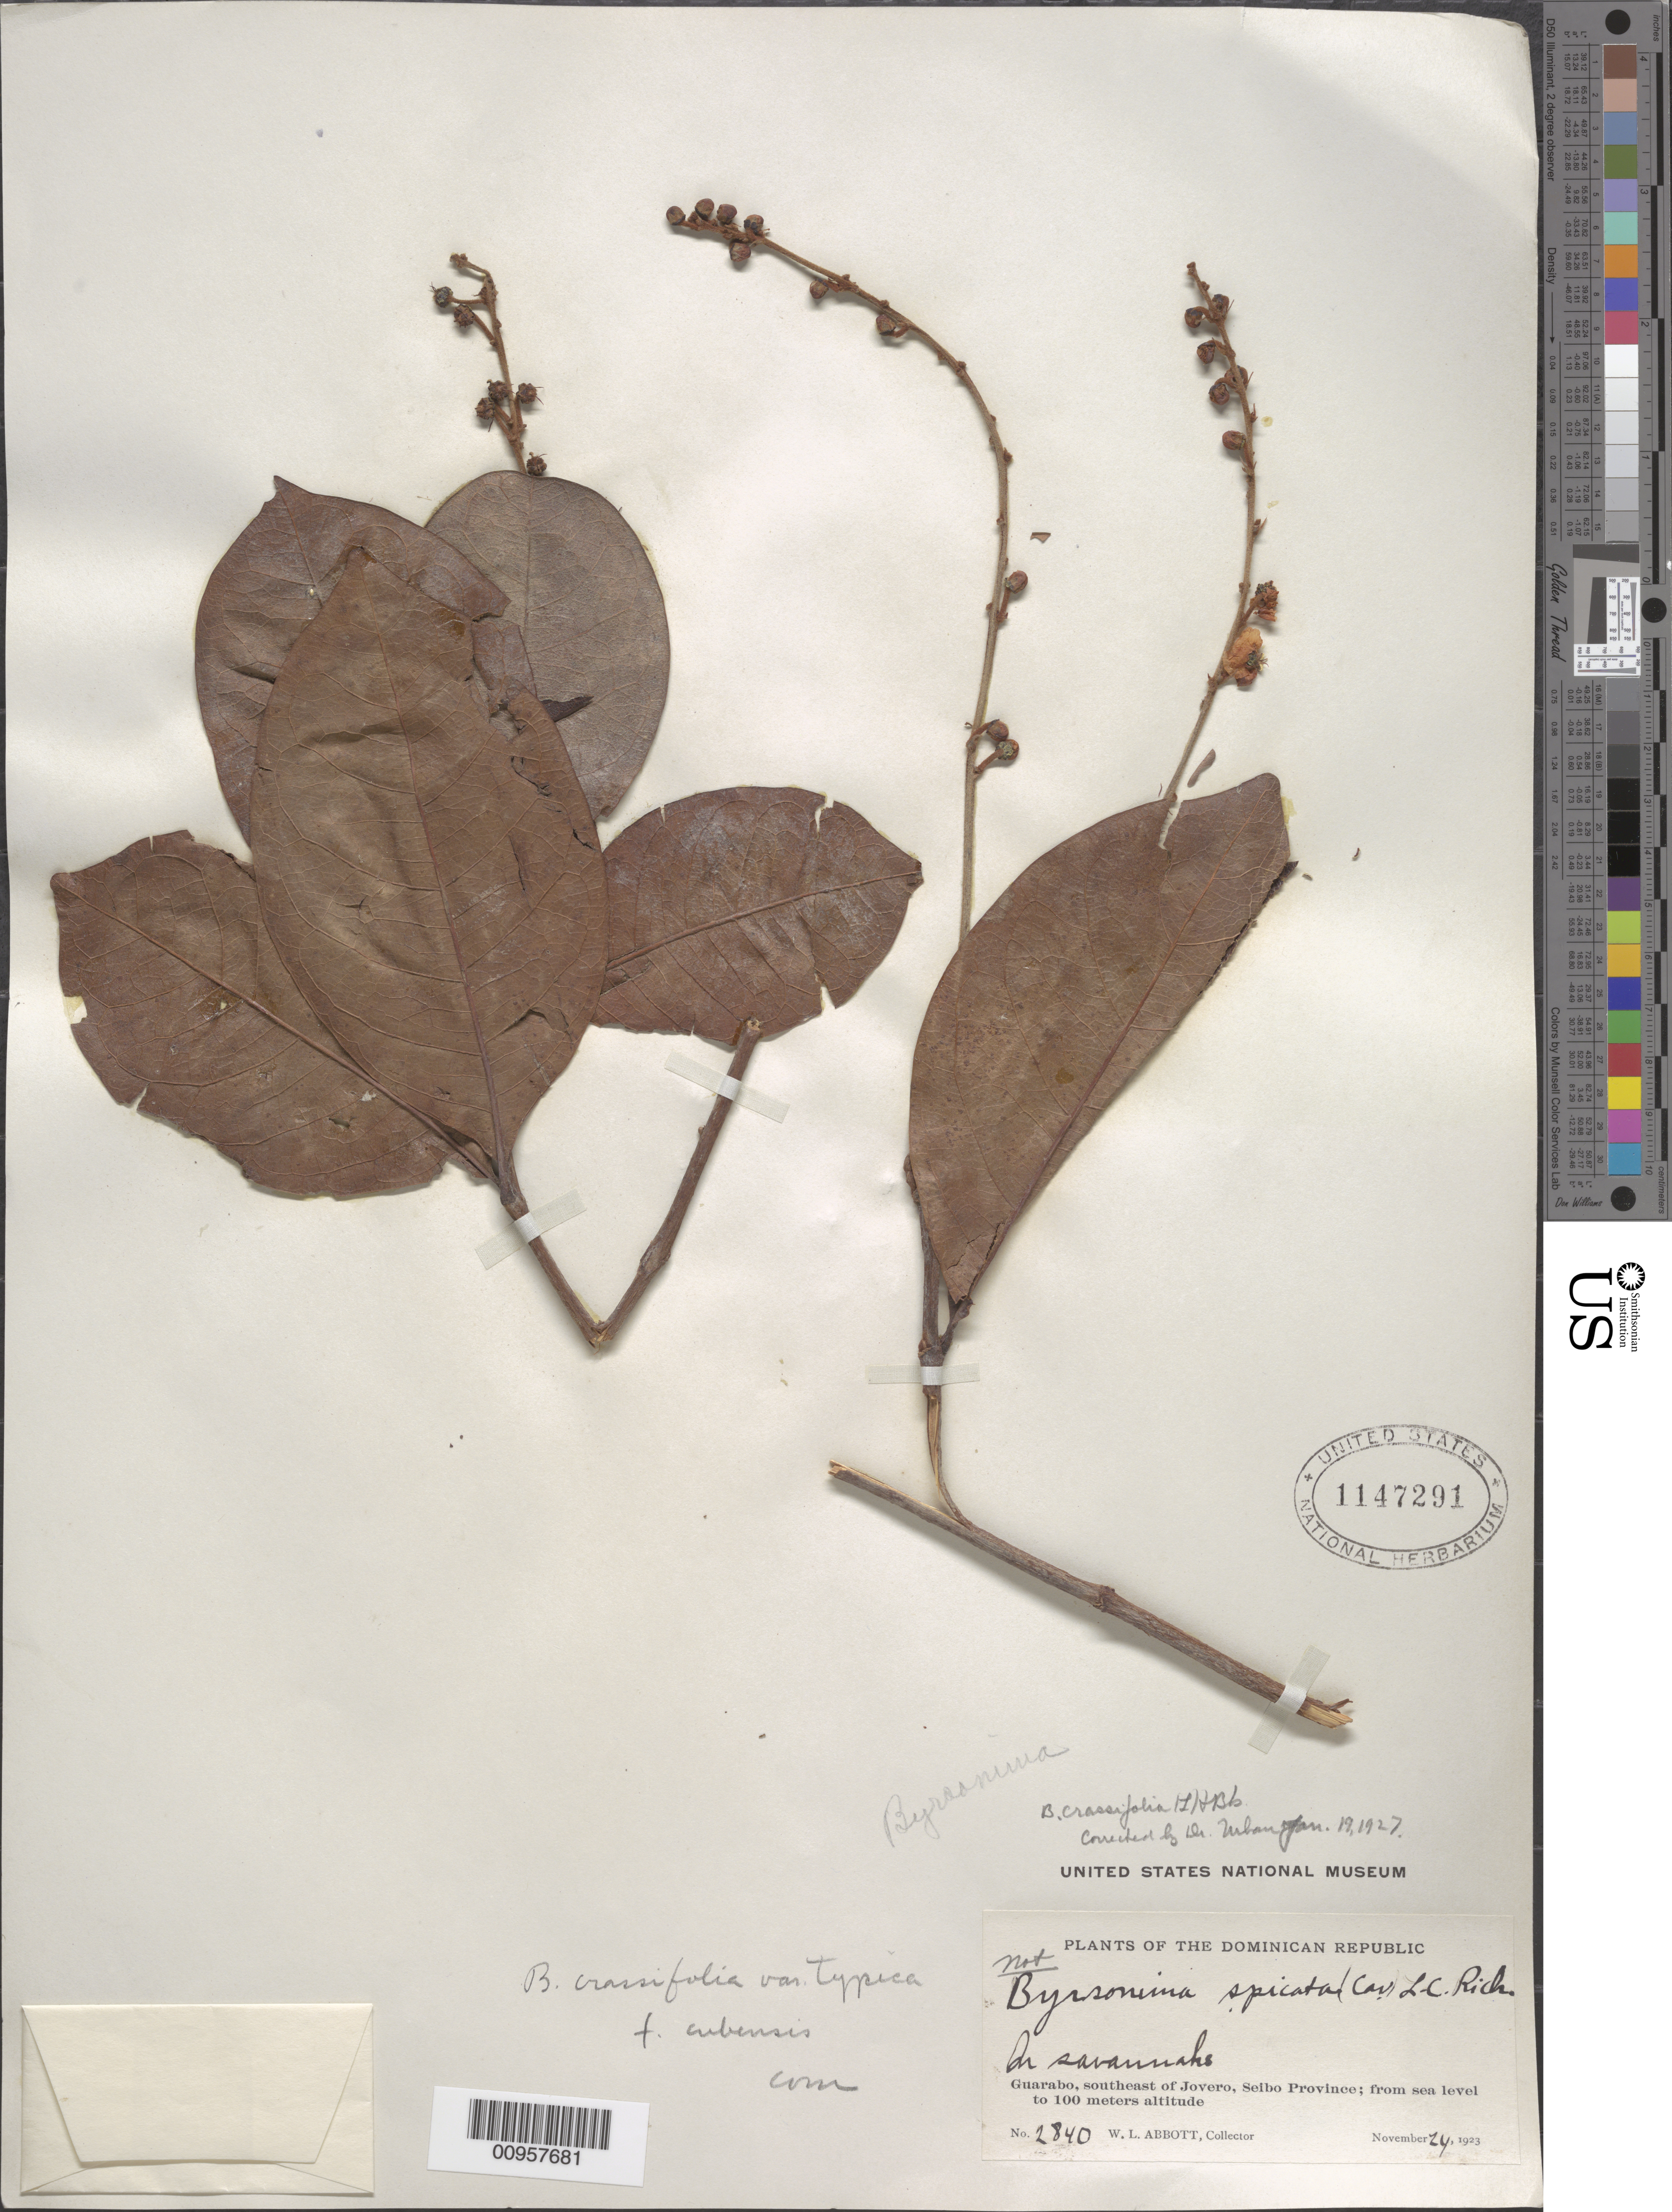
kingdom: Plantae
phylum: Tracheophyta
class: Magnoliopsida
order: Malpighiales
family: Malpighiaceae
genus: Byrsonima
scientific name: Byrsonima crassifolia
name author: (L.) Kunth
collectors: W. L. Abbott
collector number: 2840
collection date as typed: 24 Nov 1923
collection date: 1923-11-24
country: Dominican Republic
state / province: El Seibo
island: Hispaniola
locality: Guarabo, SE of Jovero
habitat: In savannahs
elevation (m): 0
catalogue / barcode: US 1147291